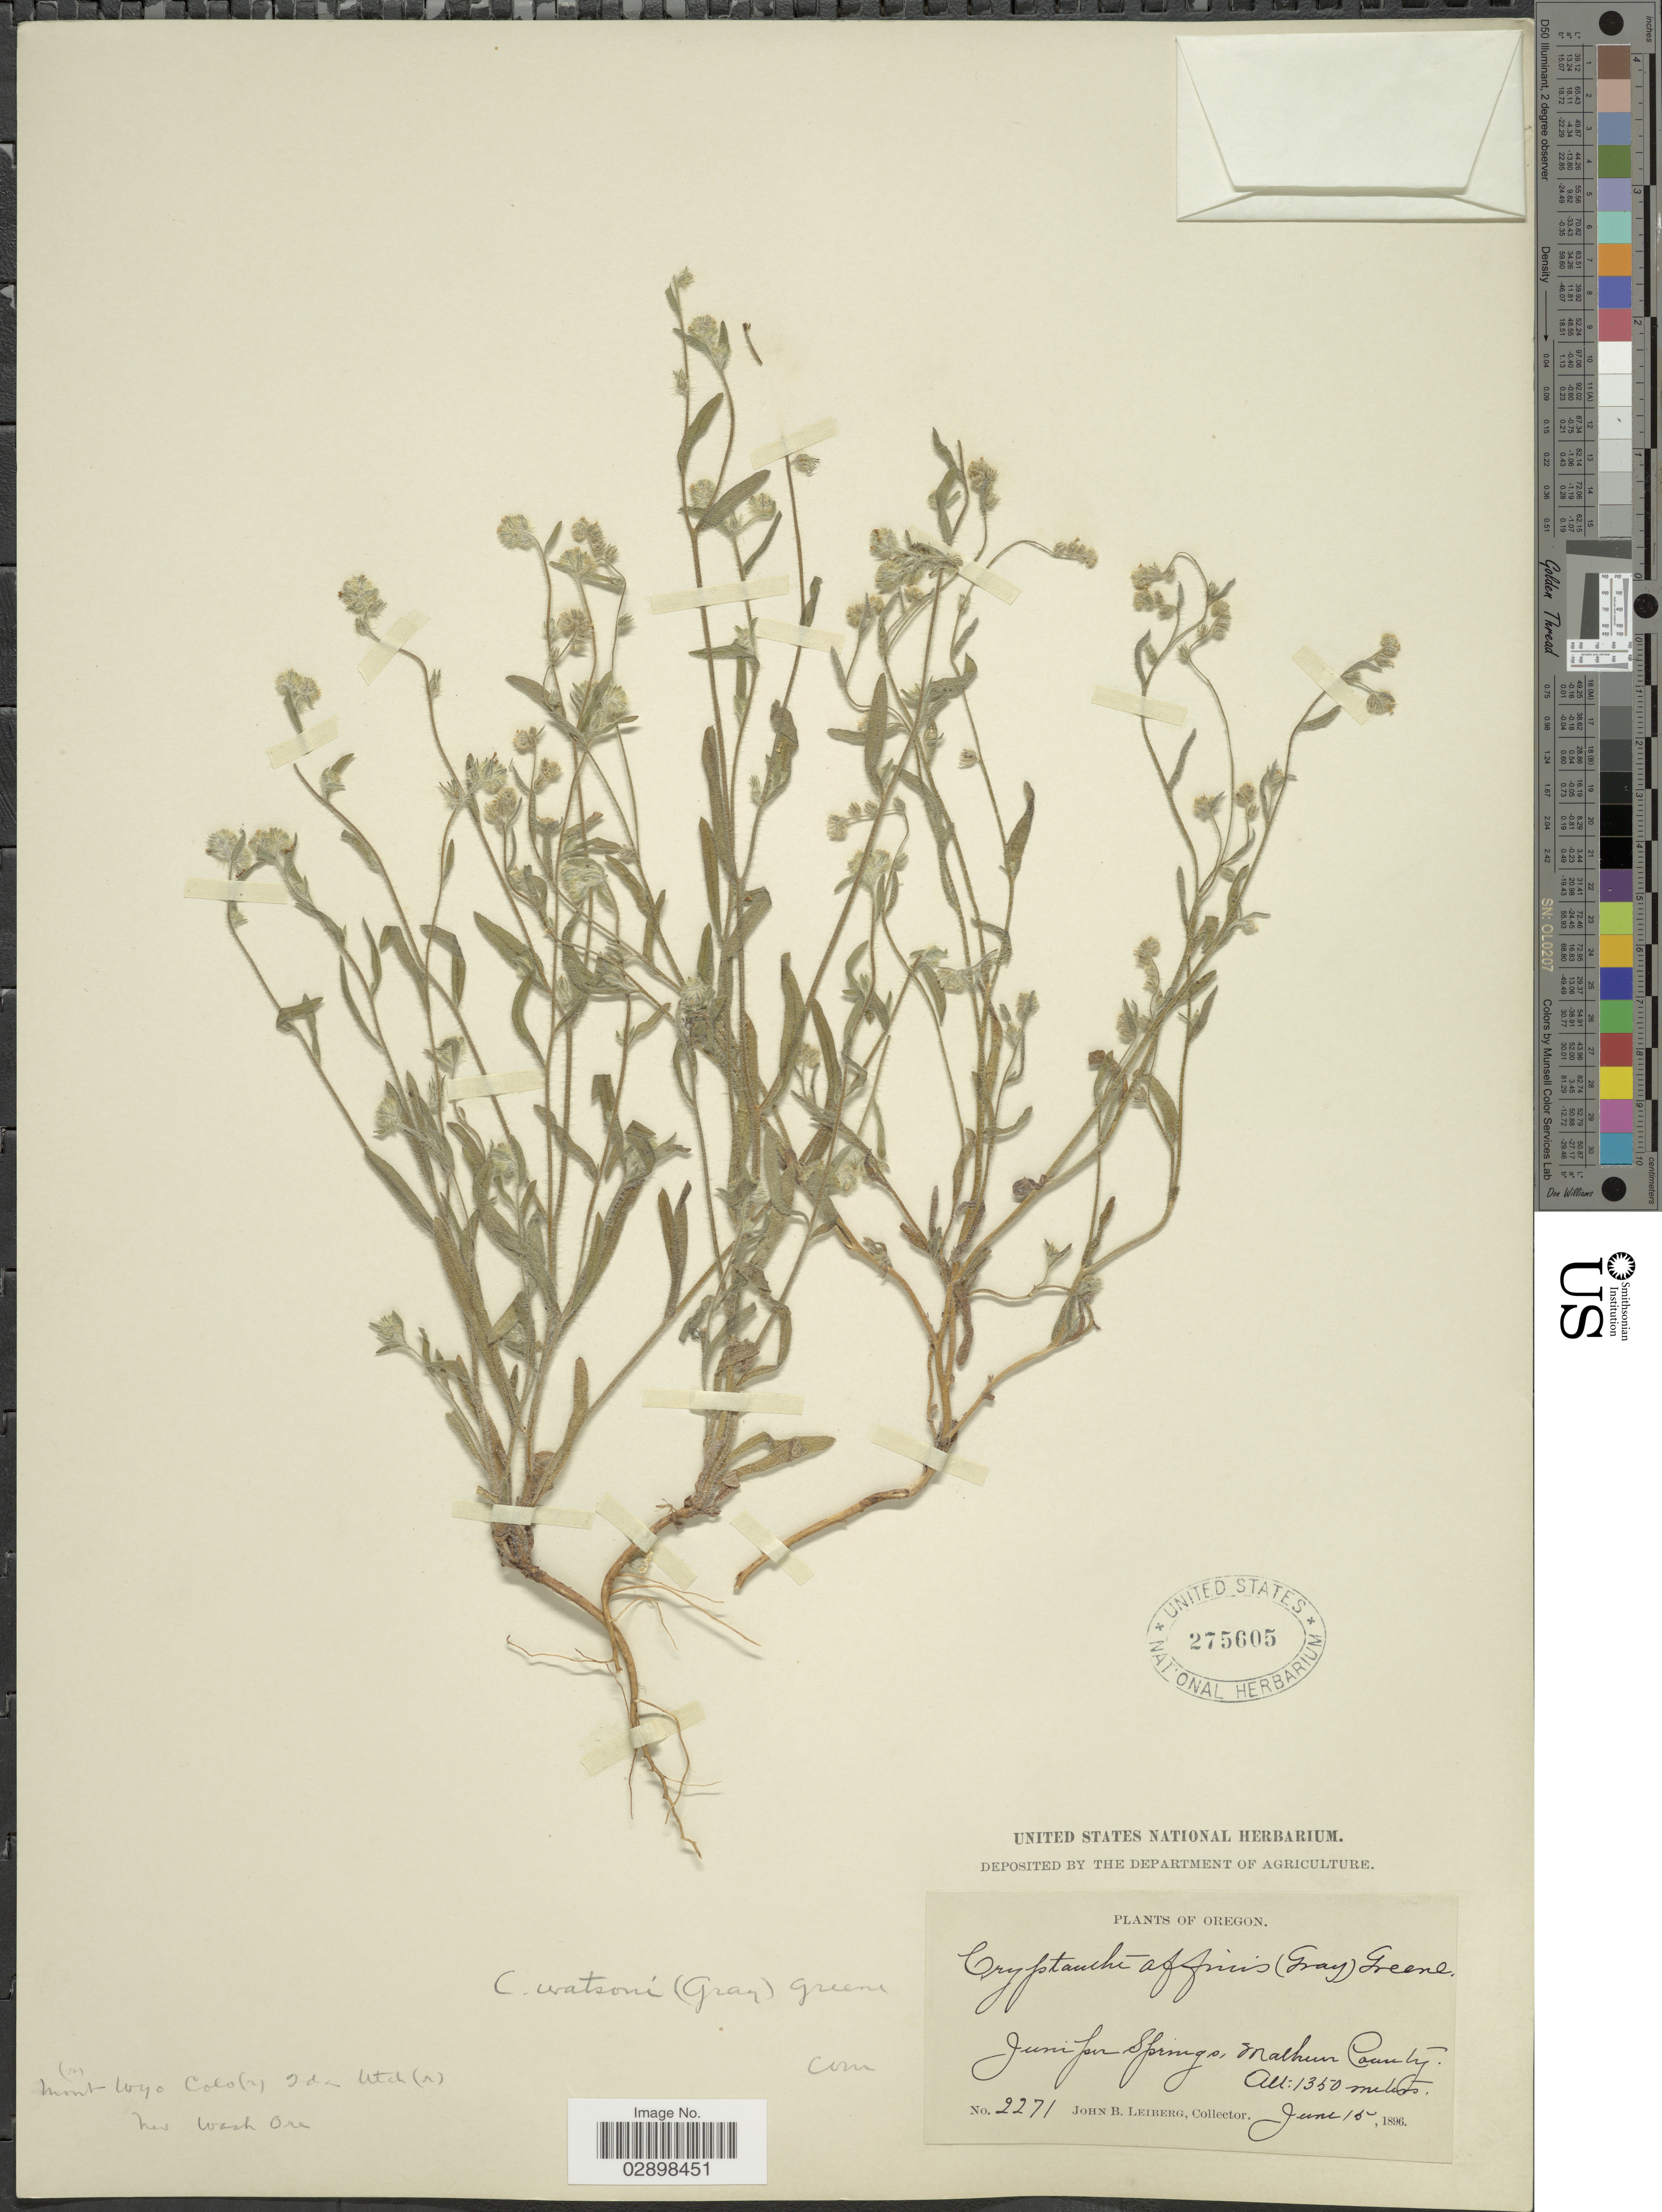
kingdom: Plantae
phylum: Tracheophyta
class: Magnoliopsida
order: Boraginales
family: Boraginaceae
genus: Cryptantha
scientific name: Cryptantha watsonii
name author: (A. Gray) Greene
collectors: J. B. Leiberg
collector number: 2271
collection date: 1896-06-15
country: United States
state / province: Oregon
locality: Juniper Springs, Malhuer County.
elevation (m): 1350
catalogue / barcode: US 275605